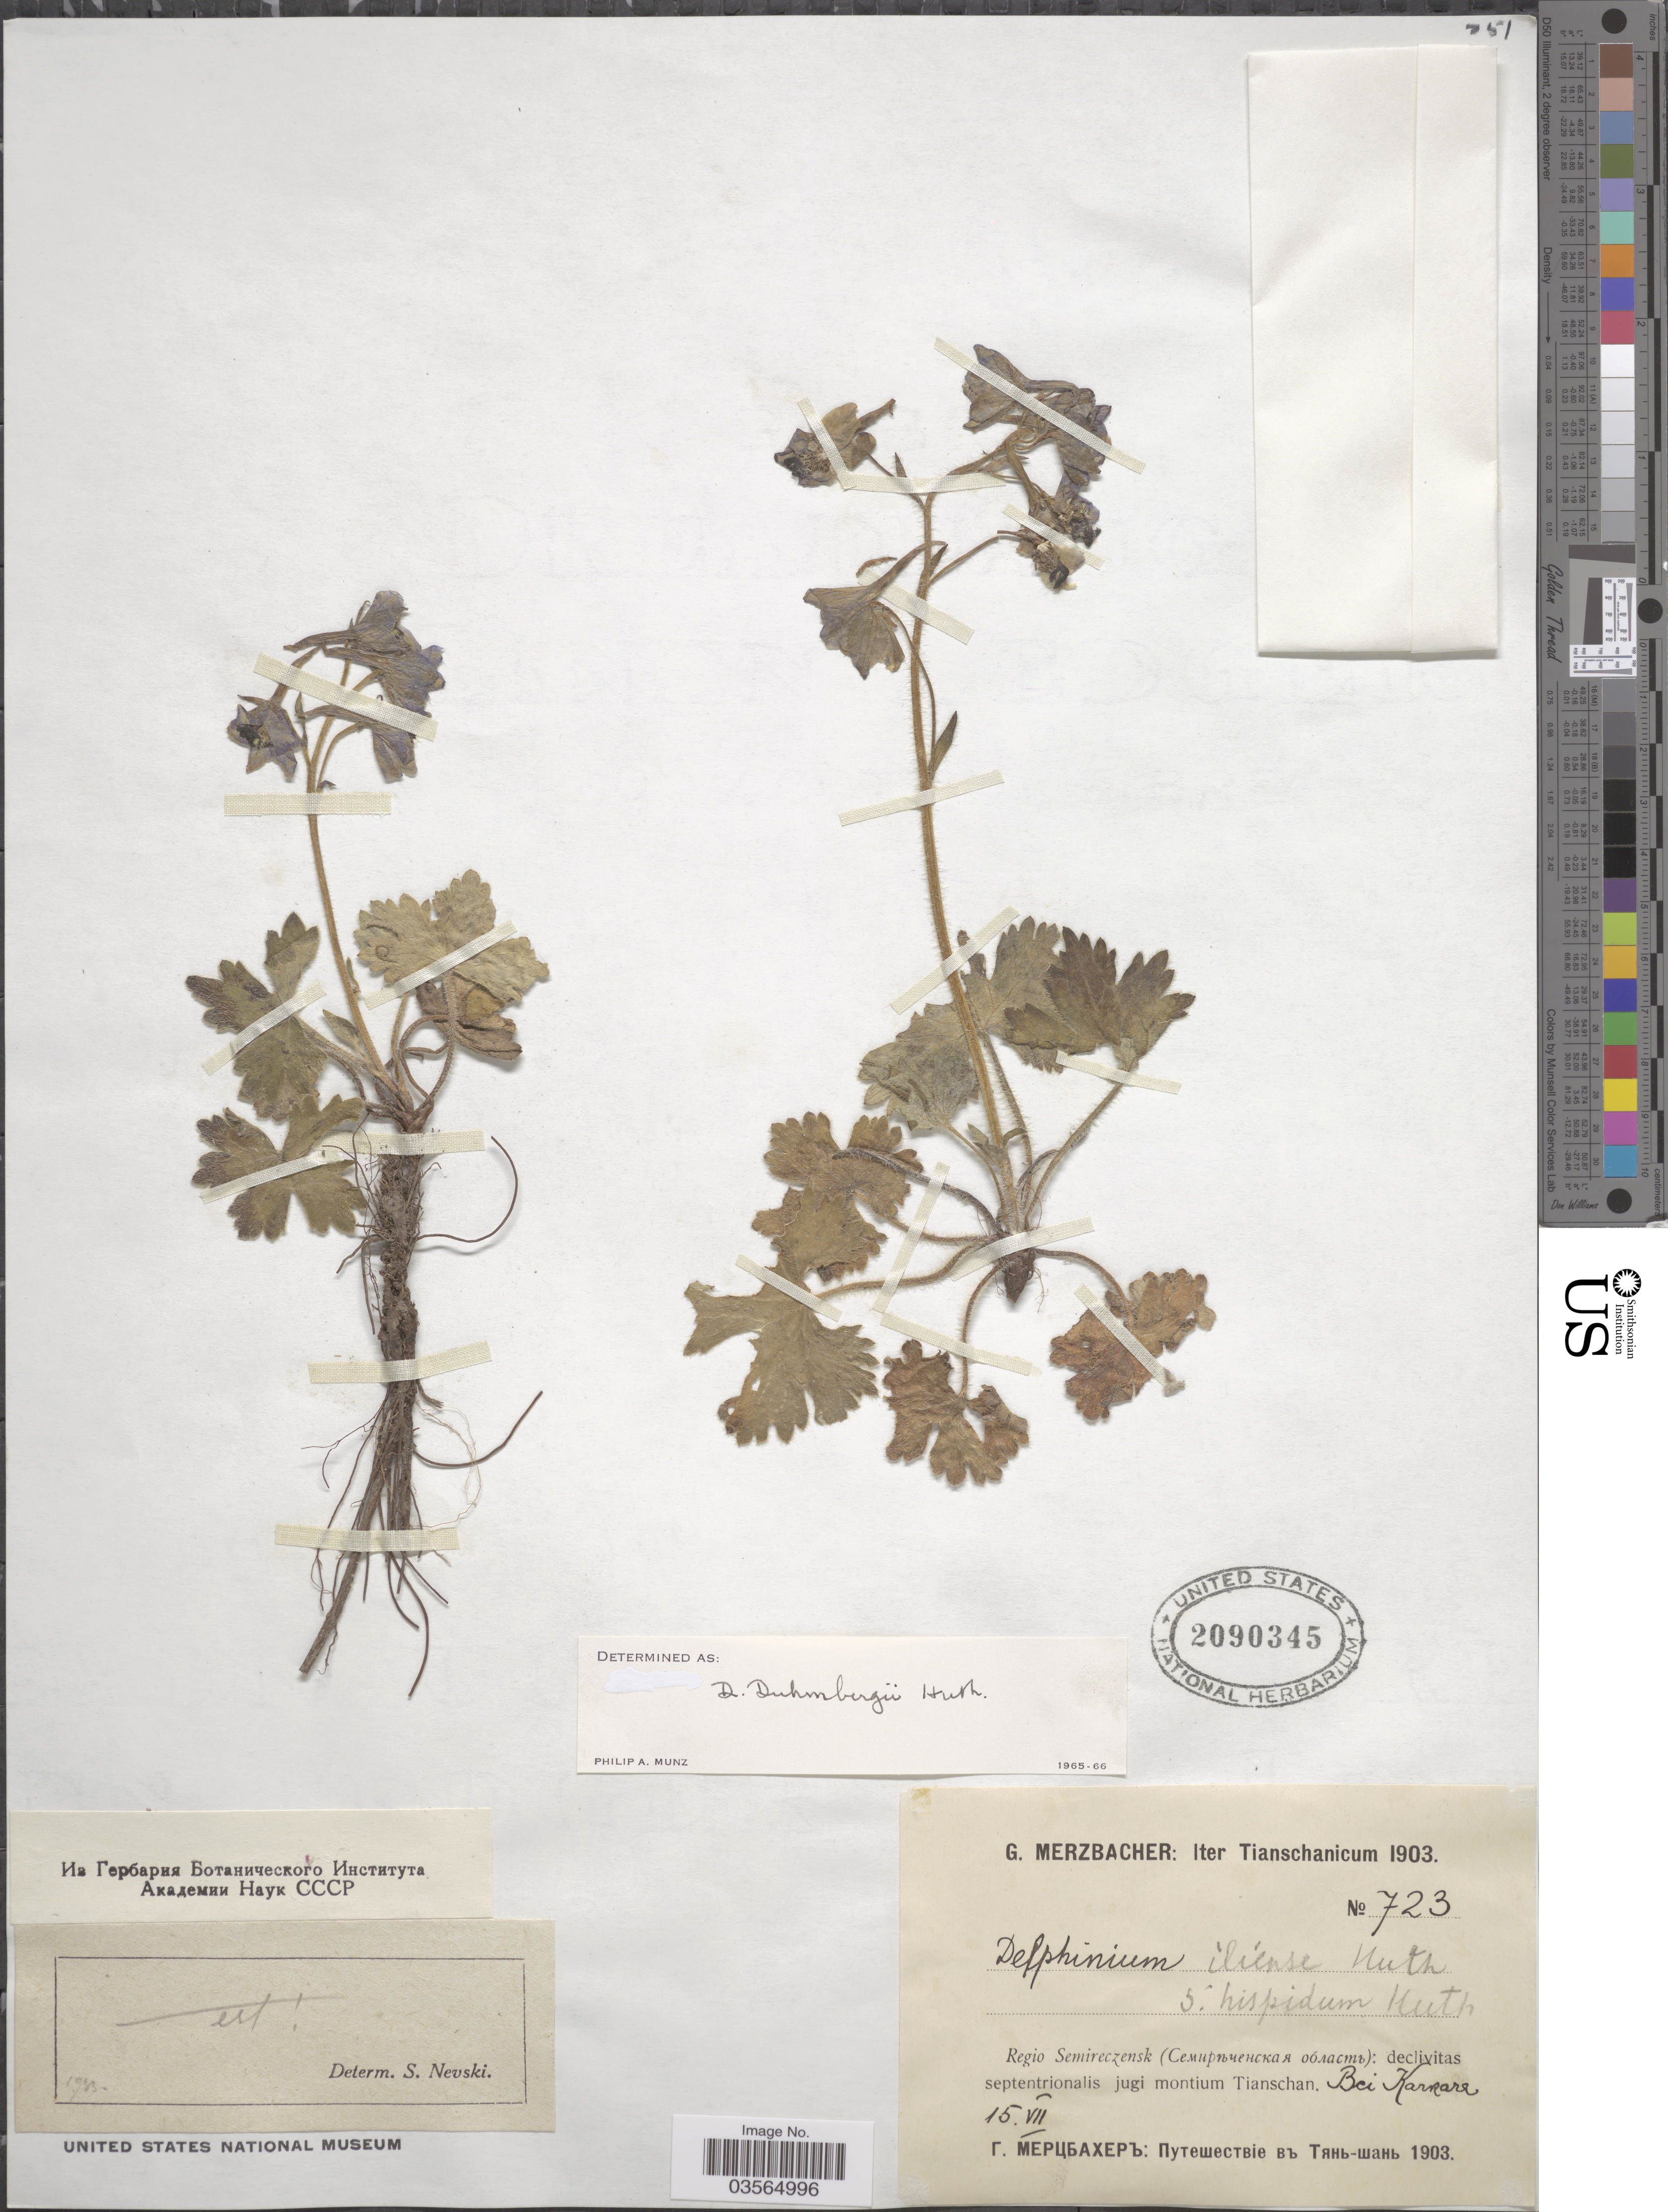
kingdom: Plantae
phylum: Tracheophyta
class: Magnoliopsida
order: Ranunculales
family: Ranunculaceae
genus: Delphinium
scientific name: Delphinium duhmbergii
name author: Huth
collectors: G. Merzbacher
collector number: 723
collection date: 1903-07-15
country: Kazakhstan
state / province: Almaty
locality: Iter Tianschanicum. Regio Semireczensk: declivitas septentrionalis jugi montium Tianschan. Bei Karkara.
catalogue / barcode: US 2090345